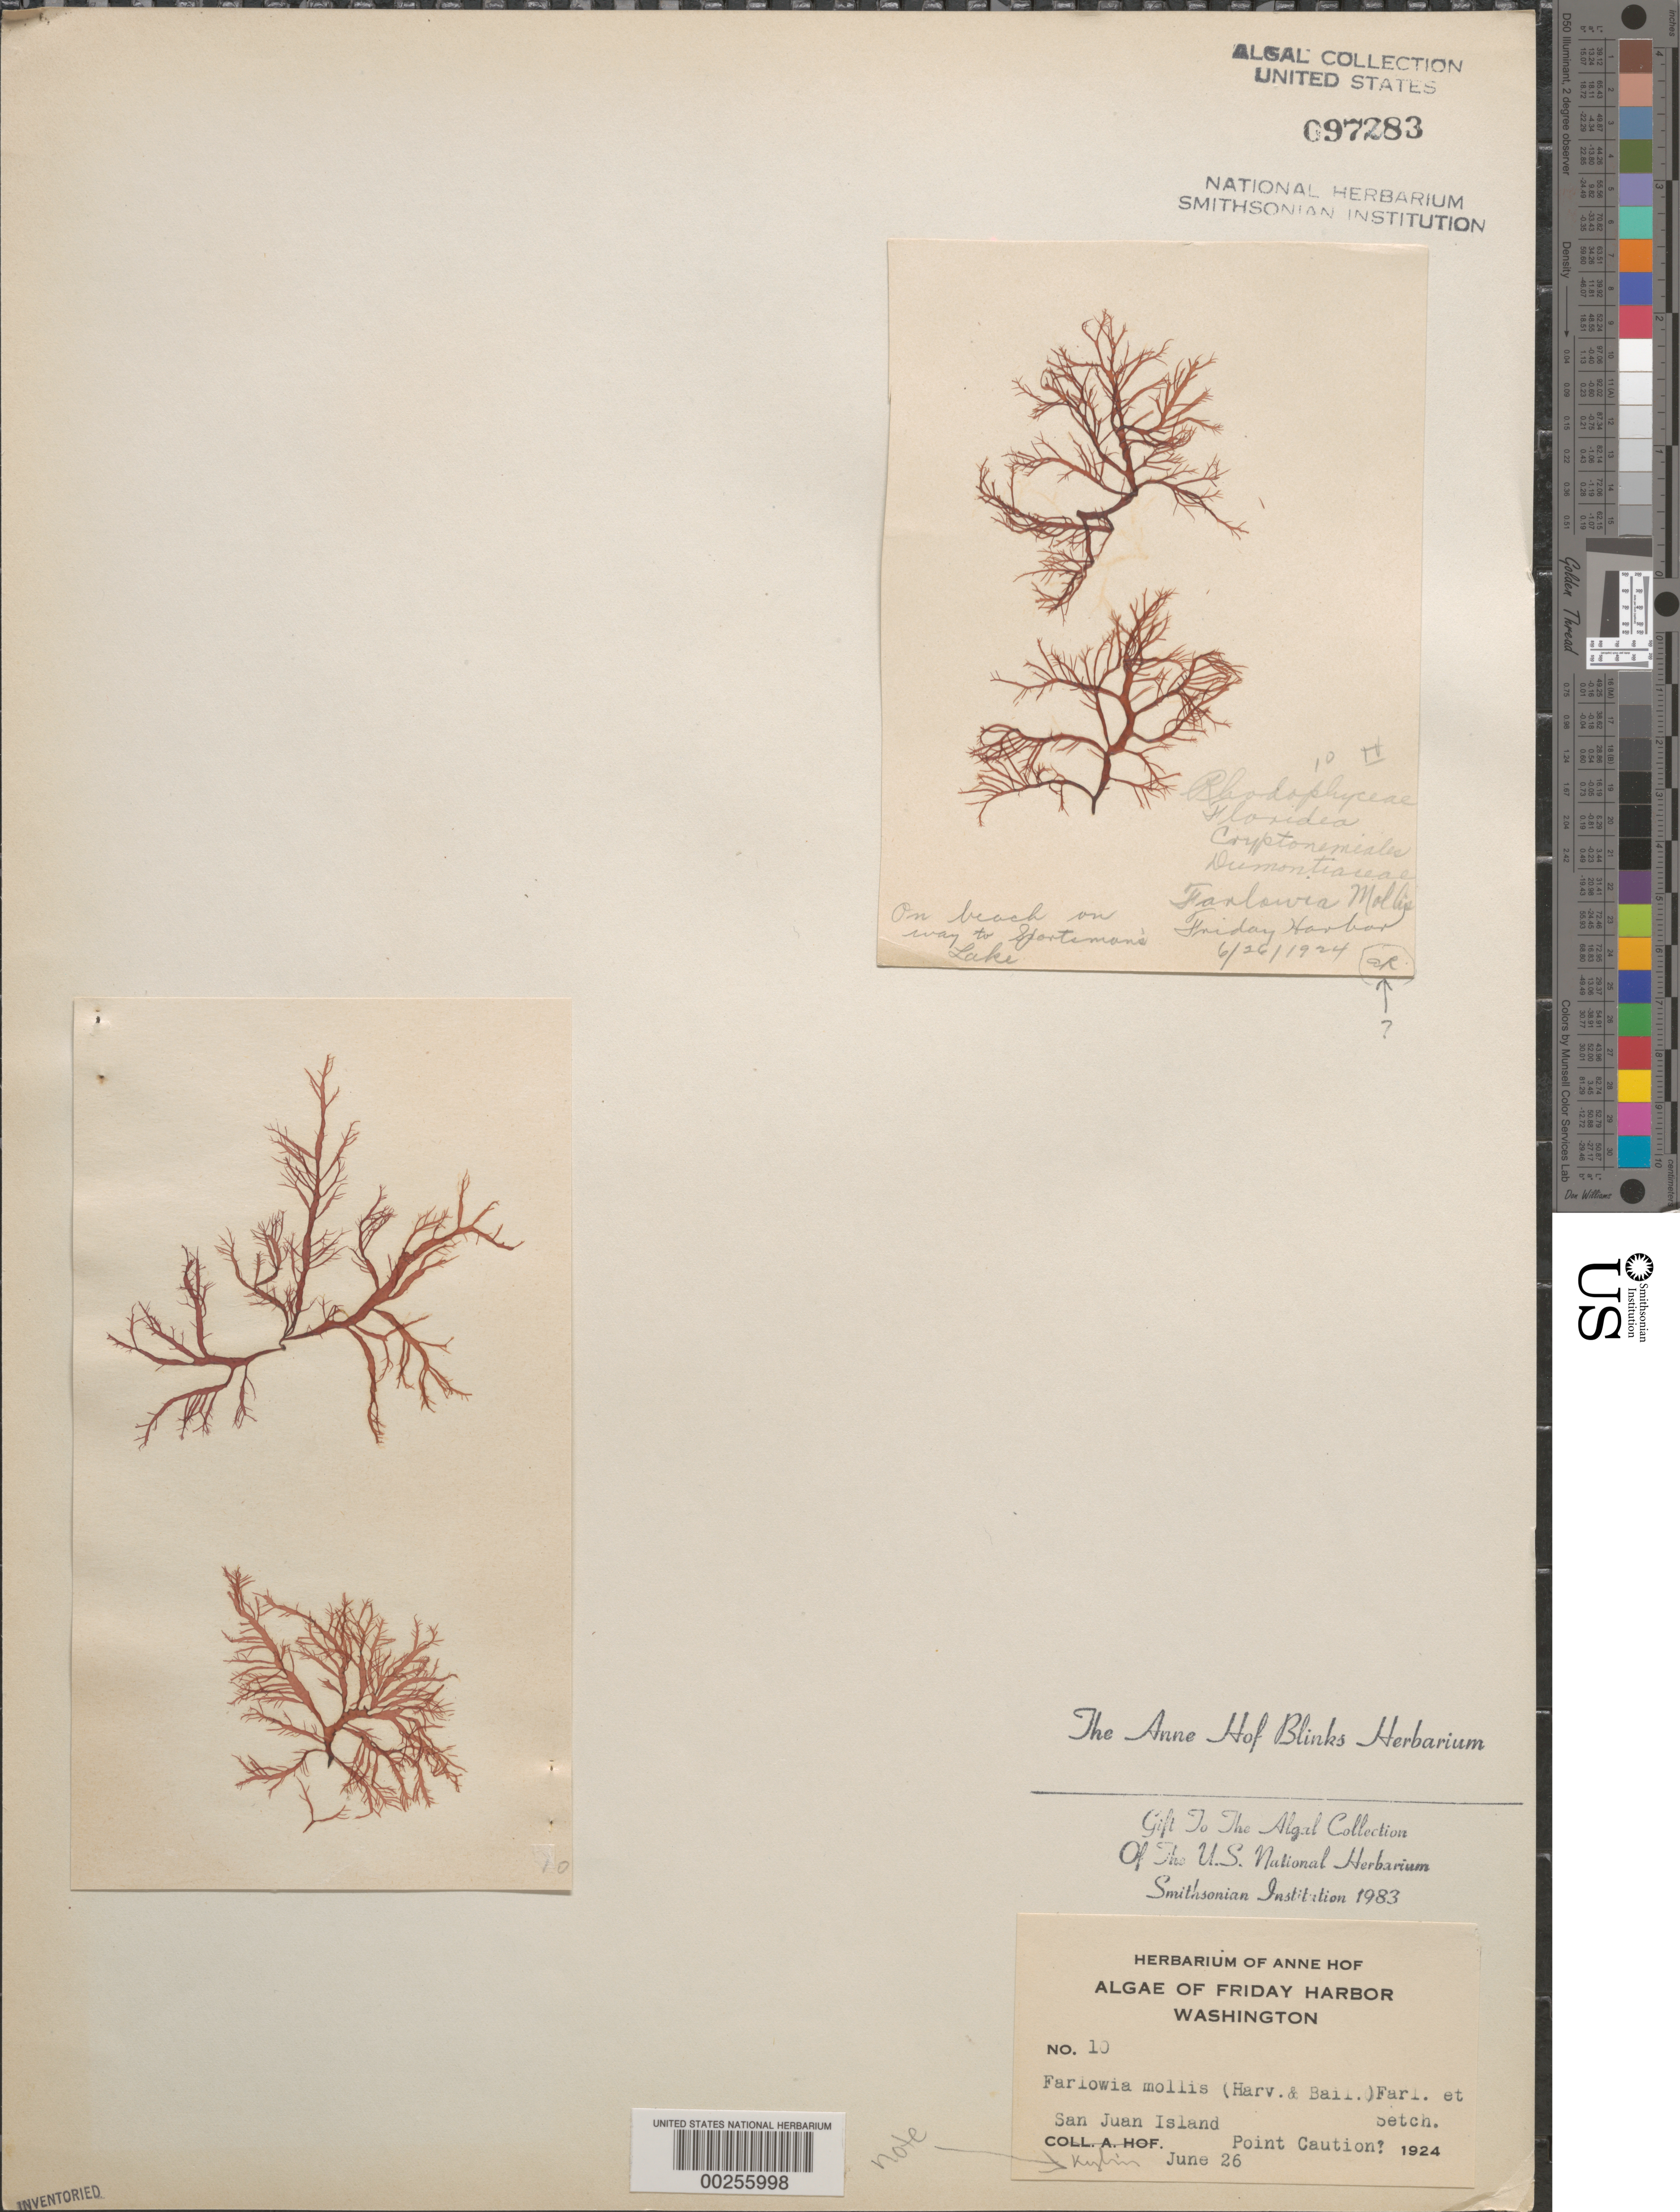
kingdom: Plantae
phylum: Rhodophyta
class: Florideophyceae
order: Gigartinales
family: Dumontiaceae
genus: Farlowia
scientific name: Farlowia mollis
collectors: H. Kylin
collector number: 10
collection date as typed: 26 Jun 1924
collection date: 1924-06-26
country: United States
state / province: Washington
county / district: San Juan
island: San Juan Island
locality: Point Caution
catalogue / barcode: US 97283